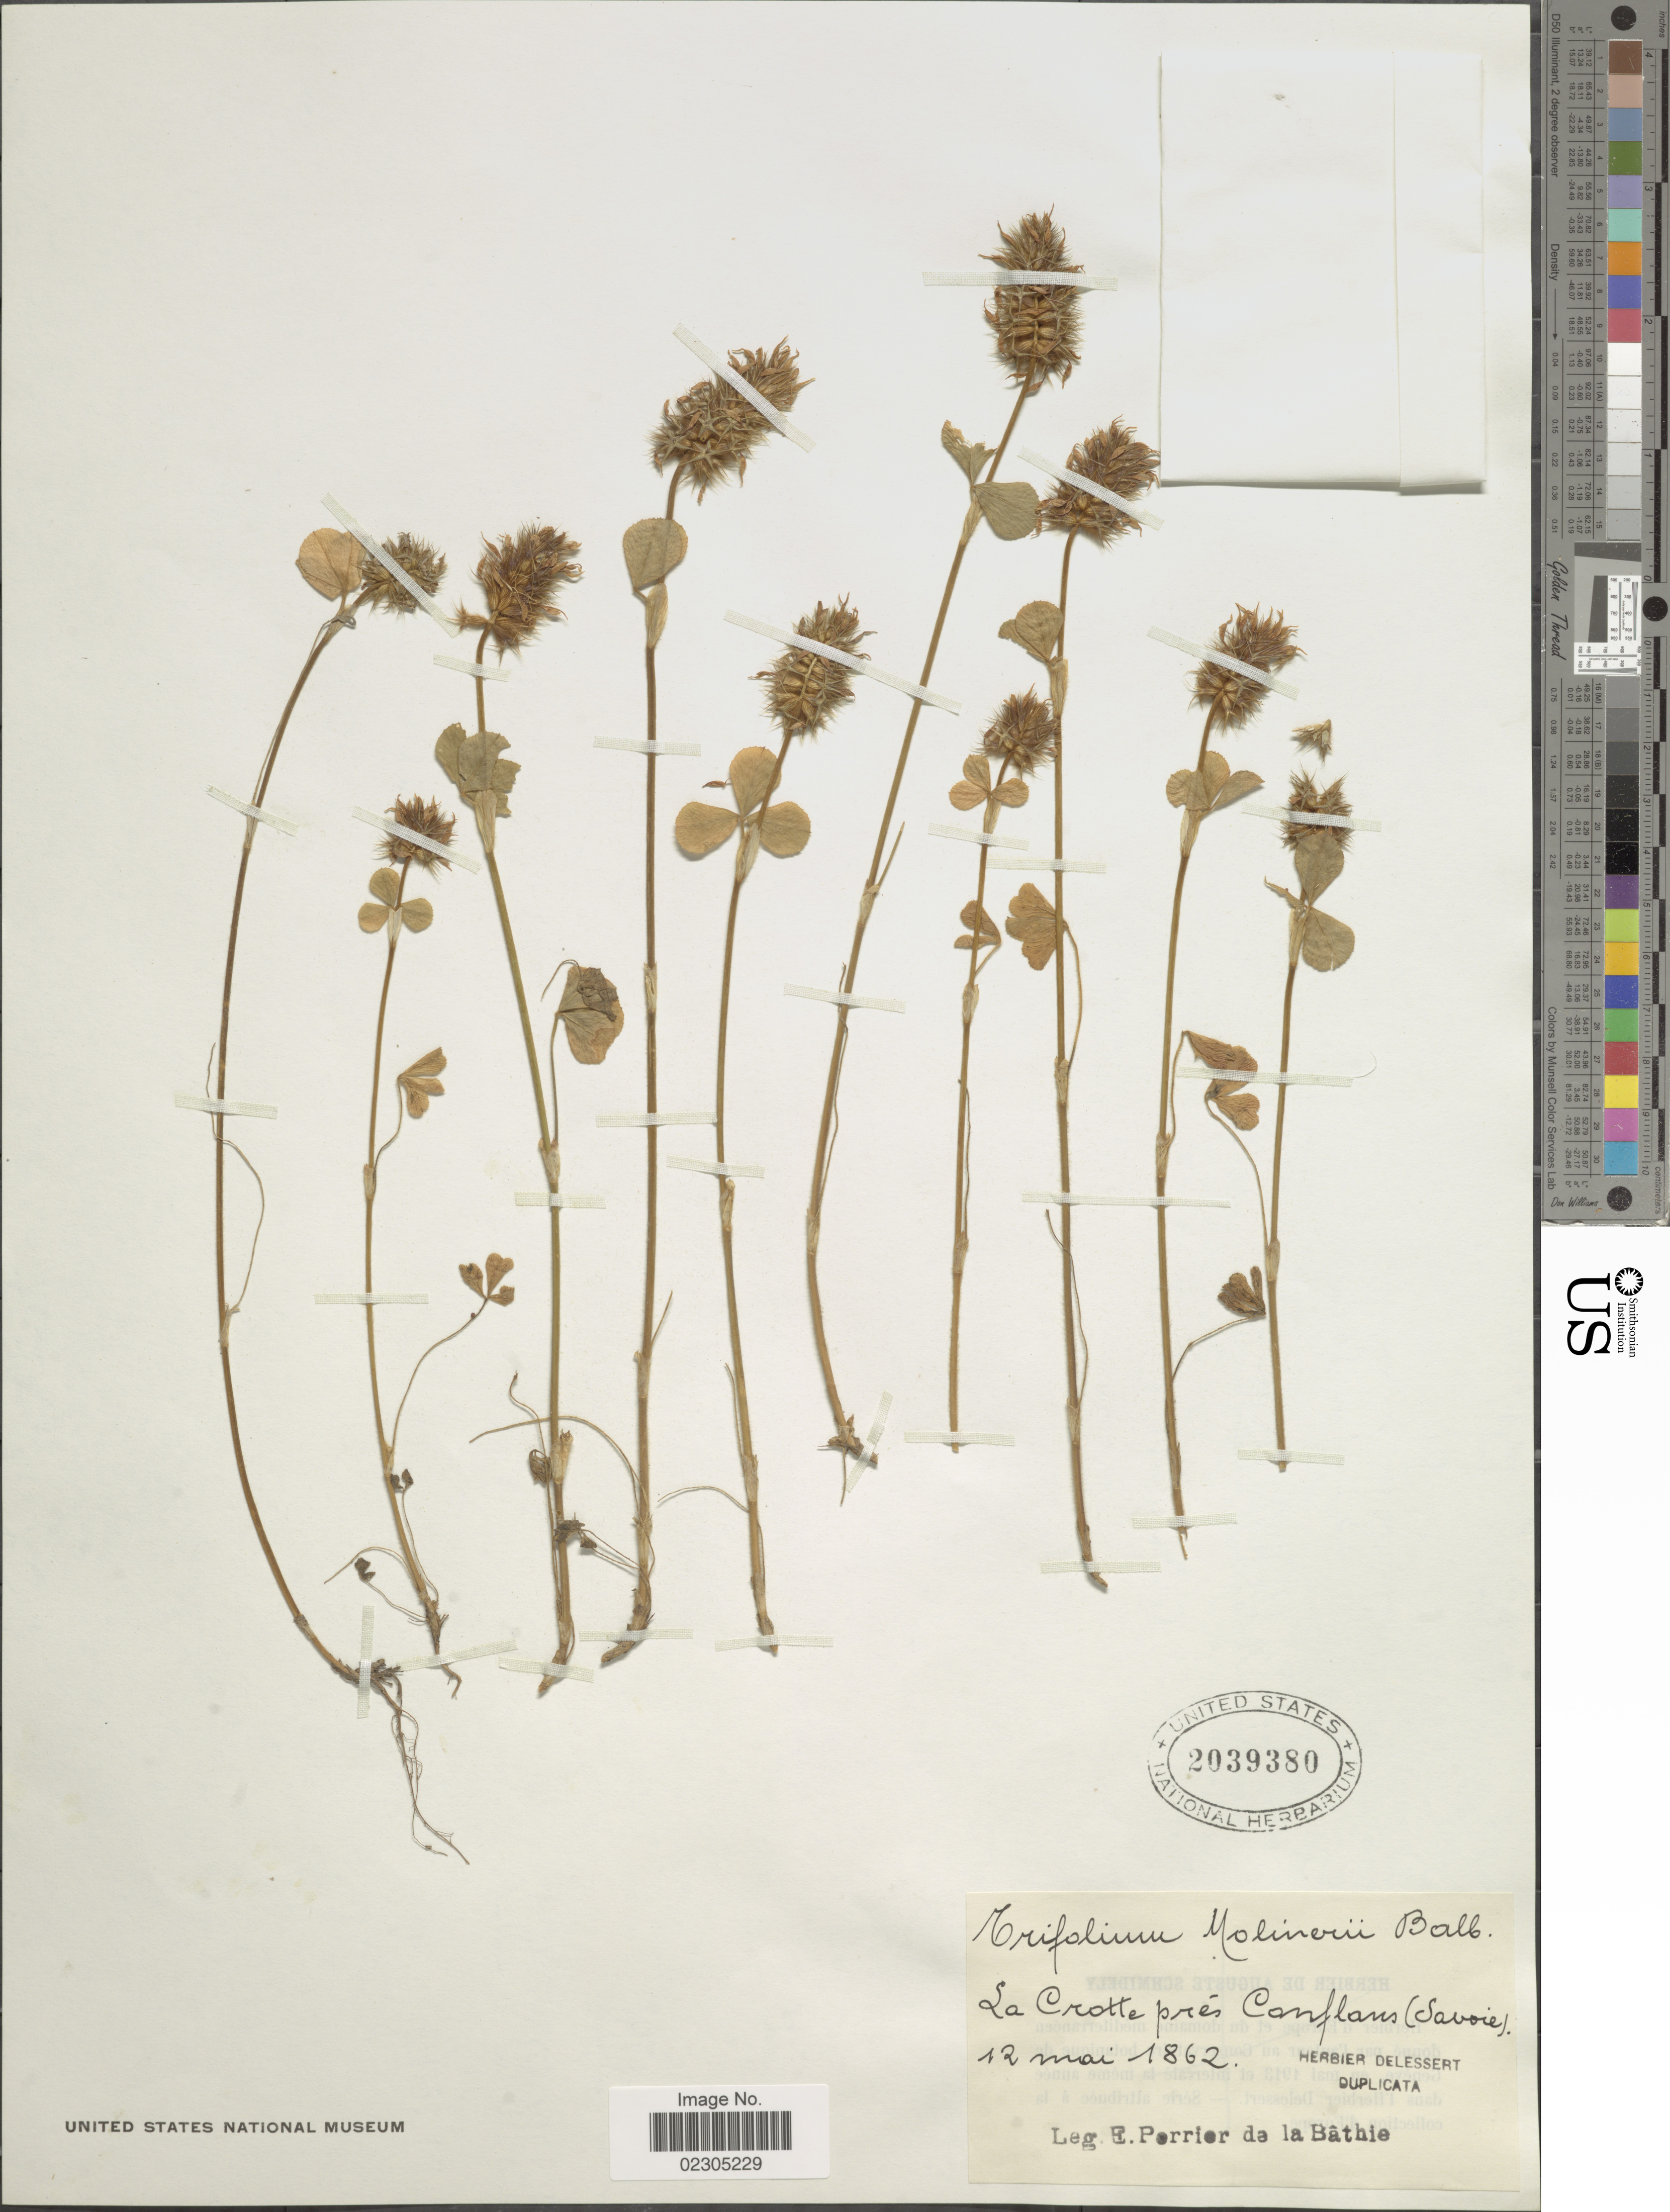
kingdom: Plantae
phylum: Tracheophyta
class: Magnoliopsida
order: Fabales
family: Fabaceae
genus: Trifolium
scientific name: Trifolium molinerii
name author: Hornem.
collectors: E. Perrier de la Bâthie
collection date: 1862-05-12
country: France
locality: La Crotte pres Conflans ( Savoie).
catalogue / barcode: US 2039380